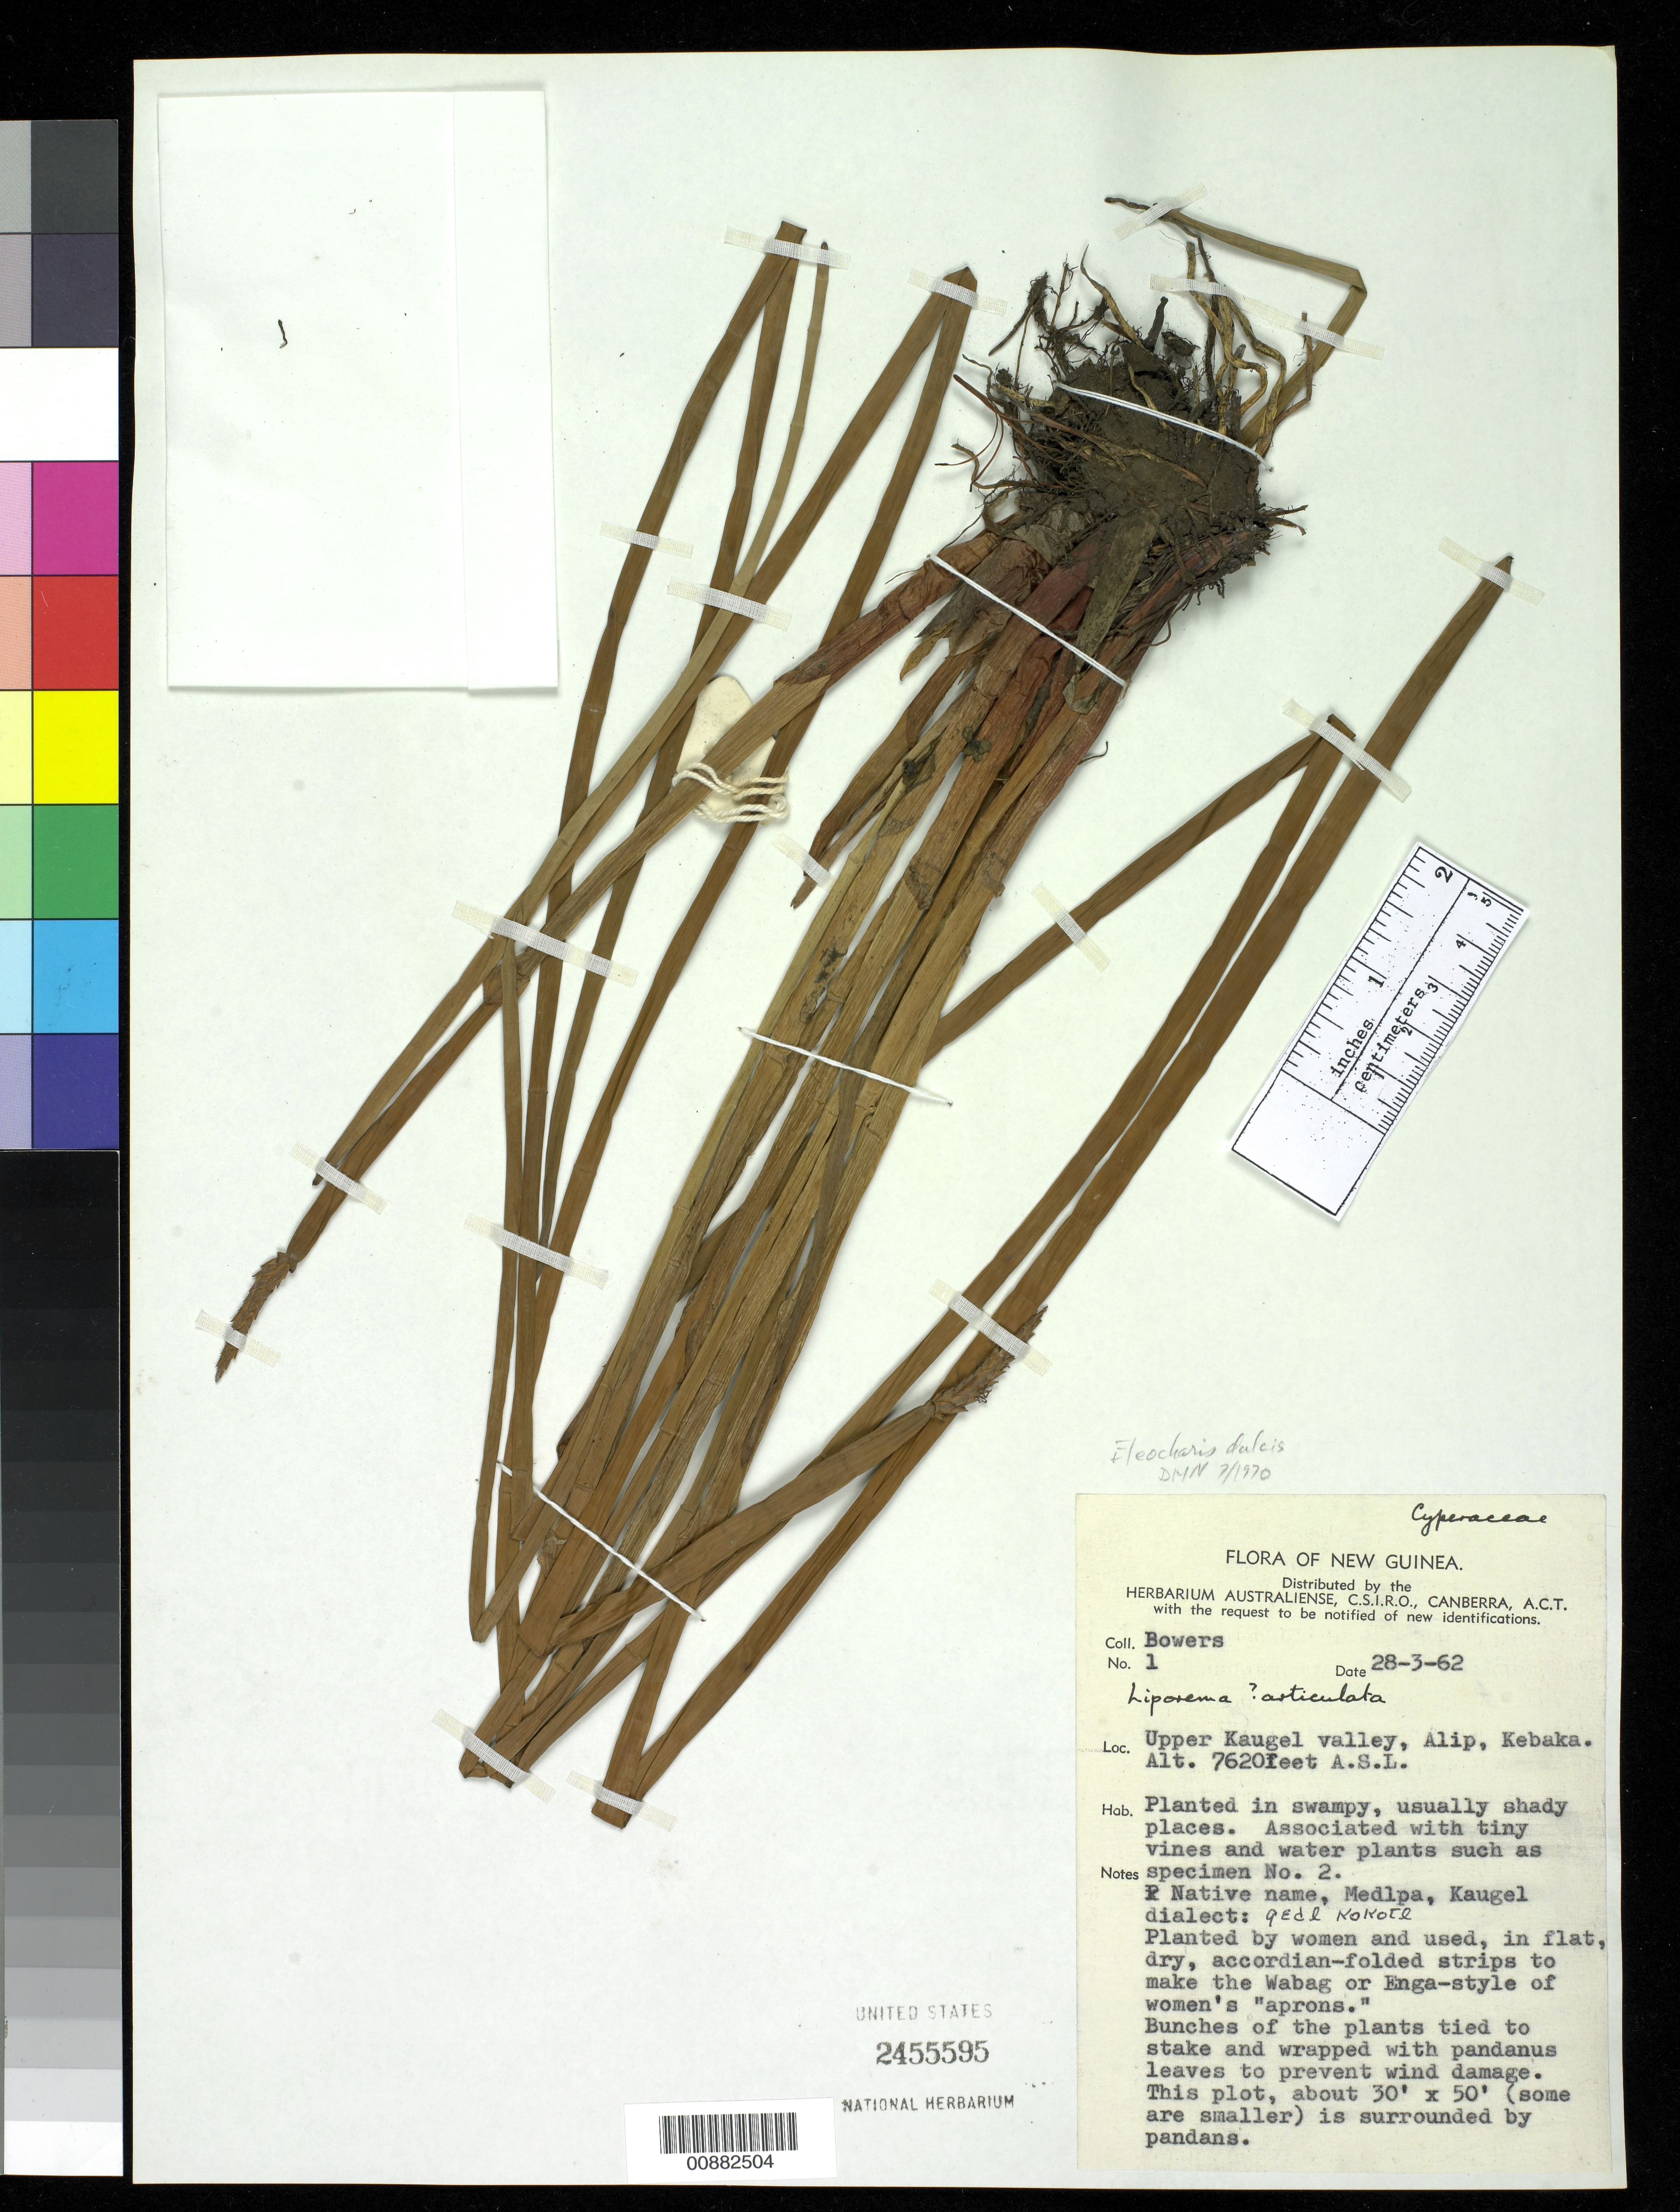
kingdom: Plantae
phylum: Tracheophyta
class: Liliopsida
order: Poales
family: Cyperaceae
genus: Eleocharis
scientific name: Eleocharis dulcis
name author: (Burm. f.) Trin. ex Hensch.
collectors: N. Bowers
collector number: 1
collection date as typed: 28 Mar 1962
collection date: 1962-03-28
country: Papua New Guinea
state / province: Western Highlands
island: New Guinea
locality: Upper Kaugel Valley, Alip, Kebaka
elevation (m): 2323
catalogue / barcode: US 2455595